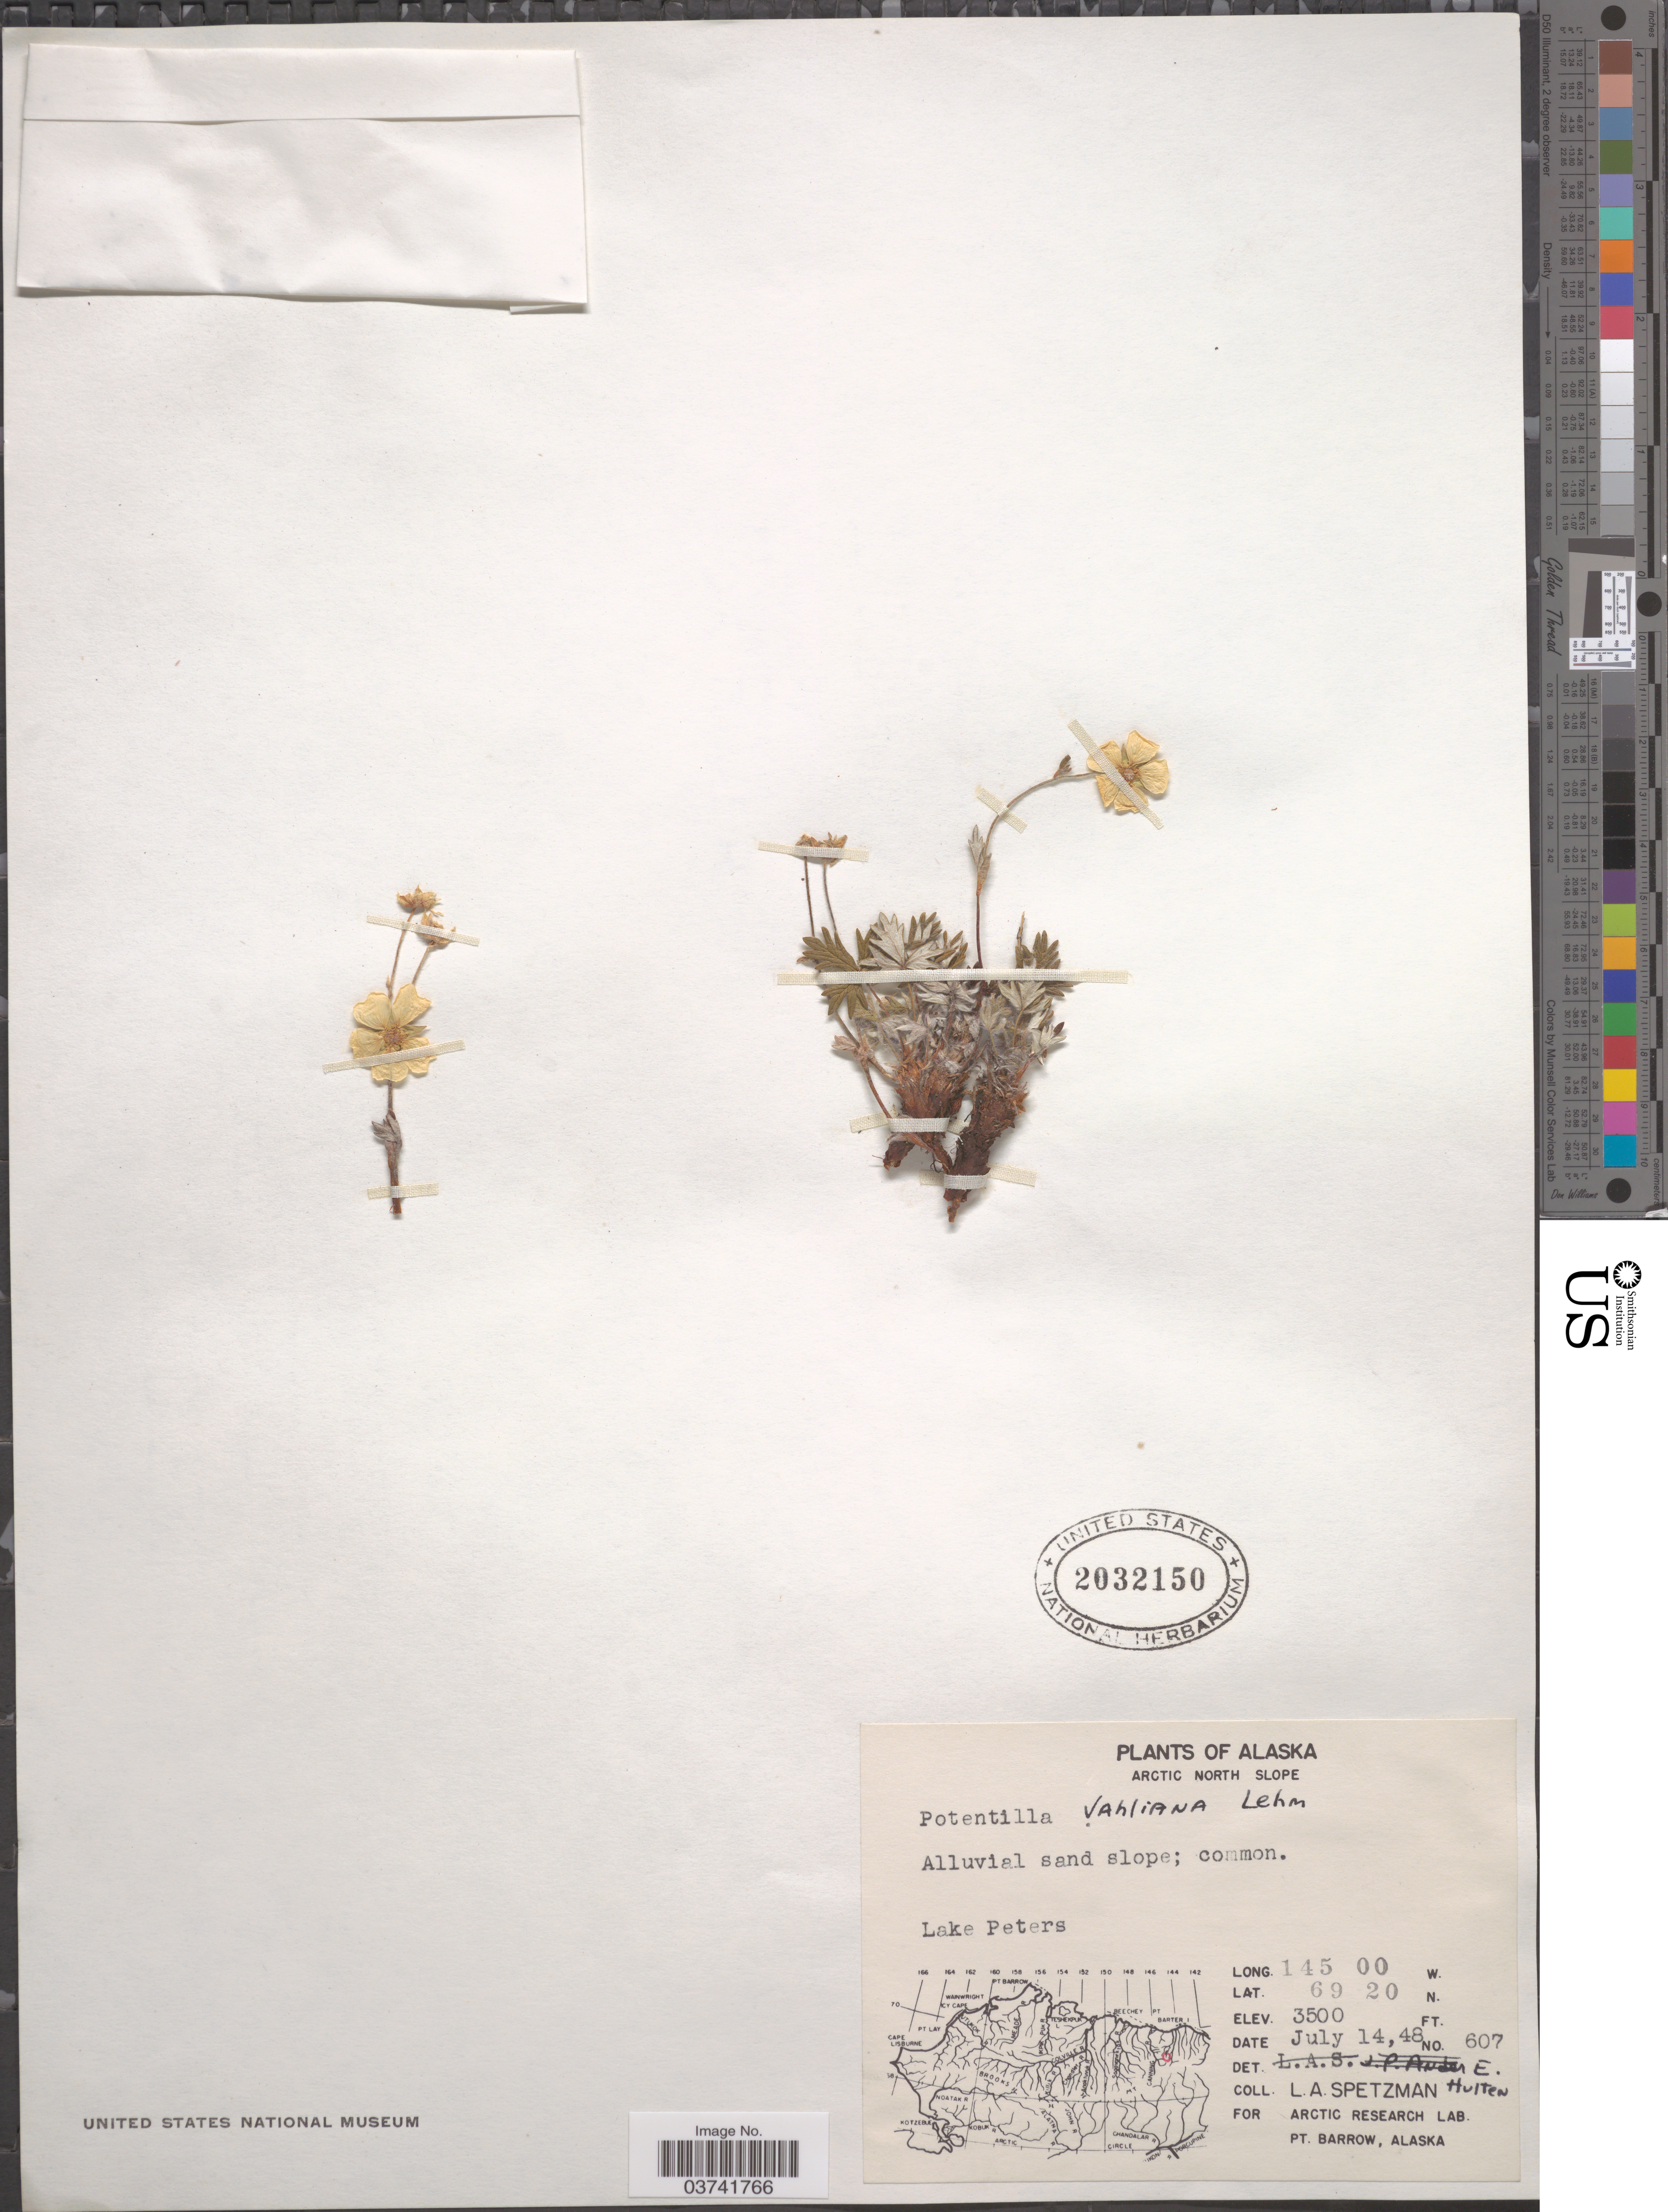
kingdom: Plantae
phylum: Tracheophyta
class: Magnoliopsida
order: Rosales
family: Rosaceae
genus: Potentilla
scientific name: Potentilla vahliana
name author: Lehm.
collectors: L. Spetzman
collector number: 607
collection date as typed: Transcribed d/m/y: 14/7/48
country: United States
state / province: Alaska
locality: Arctic North Slope. Lake Peters.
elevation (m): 1067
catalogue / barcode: US 2032150